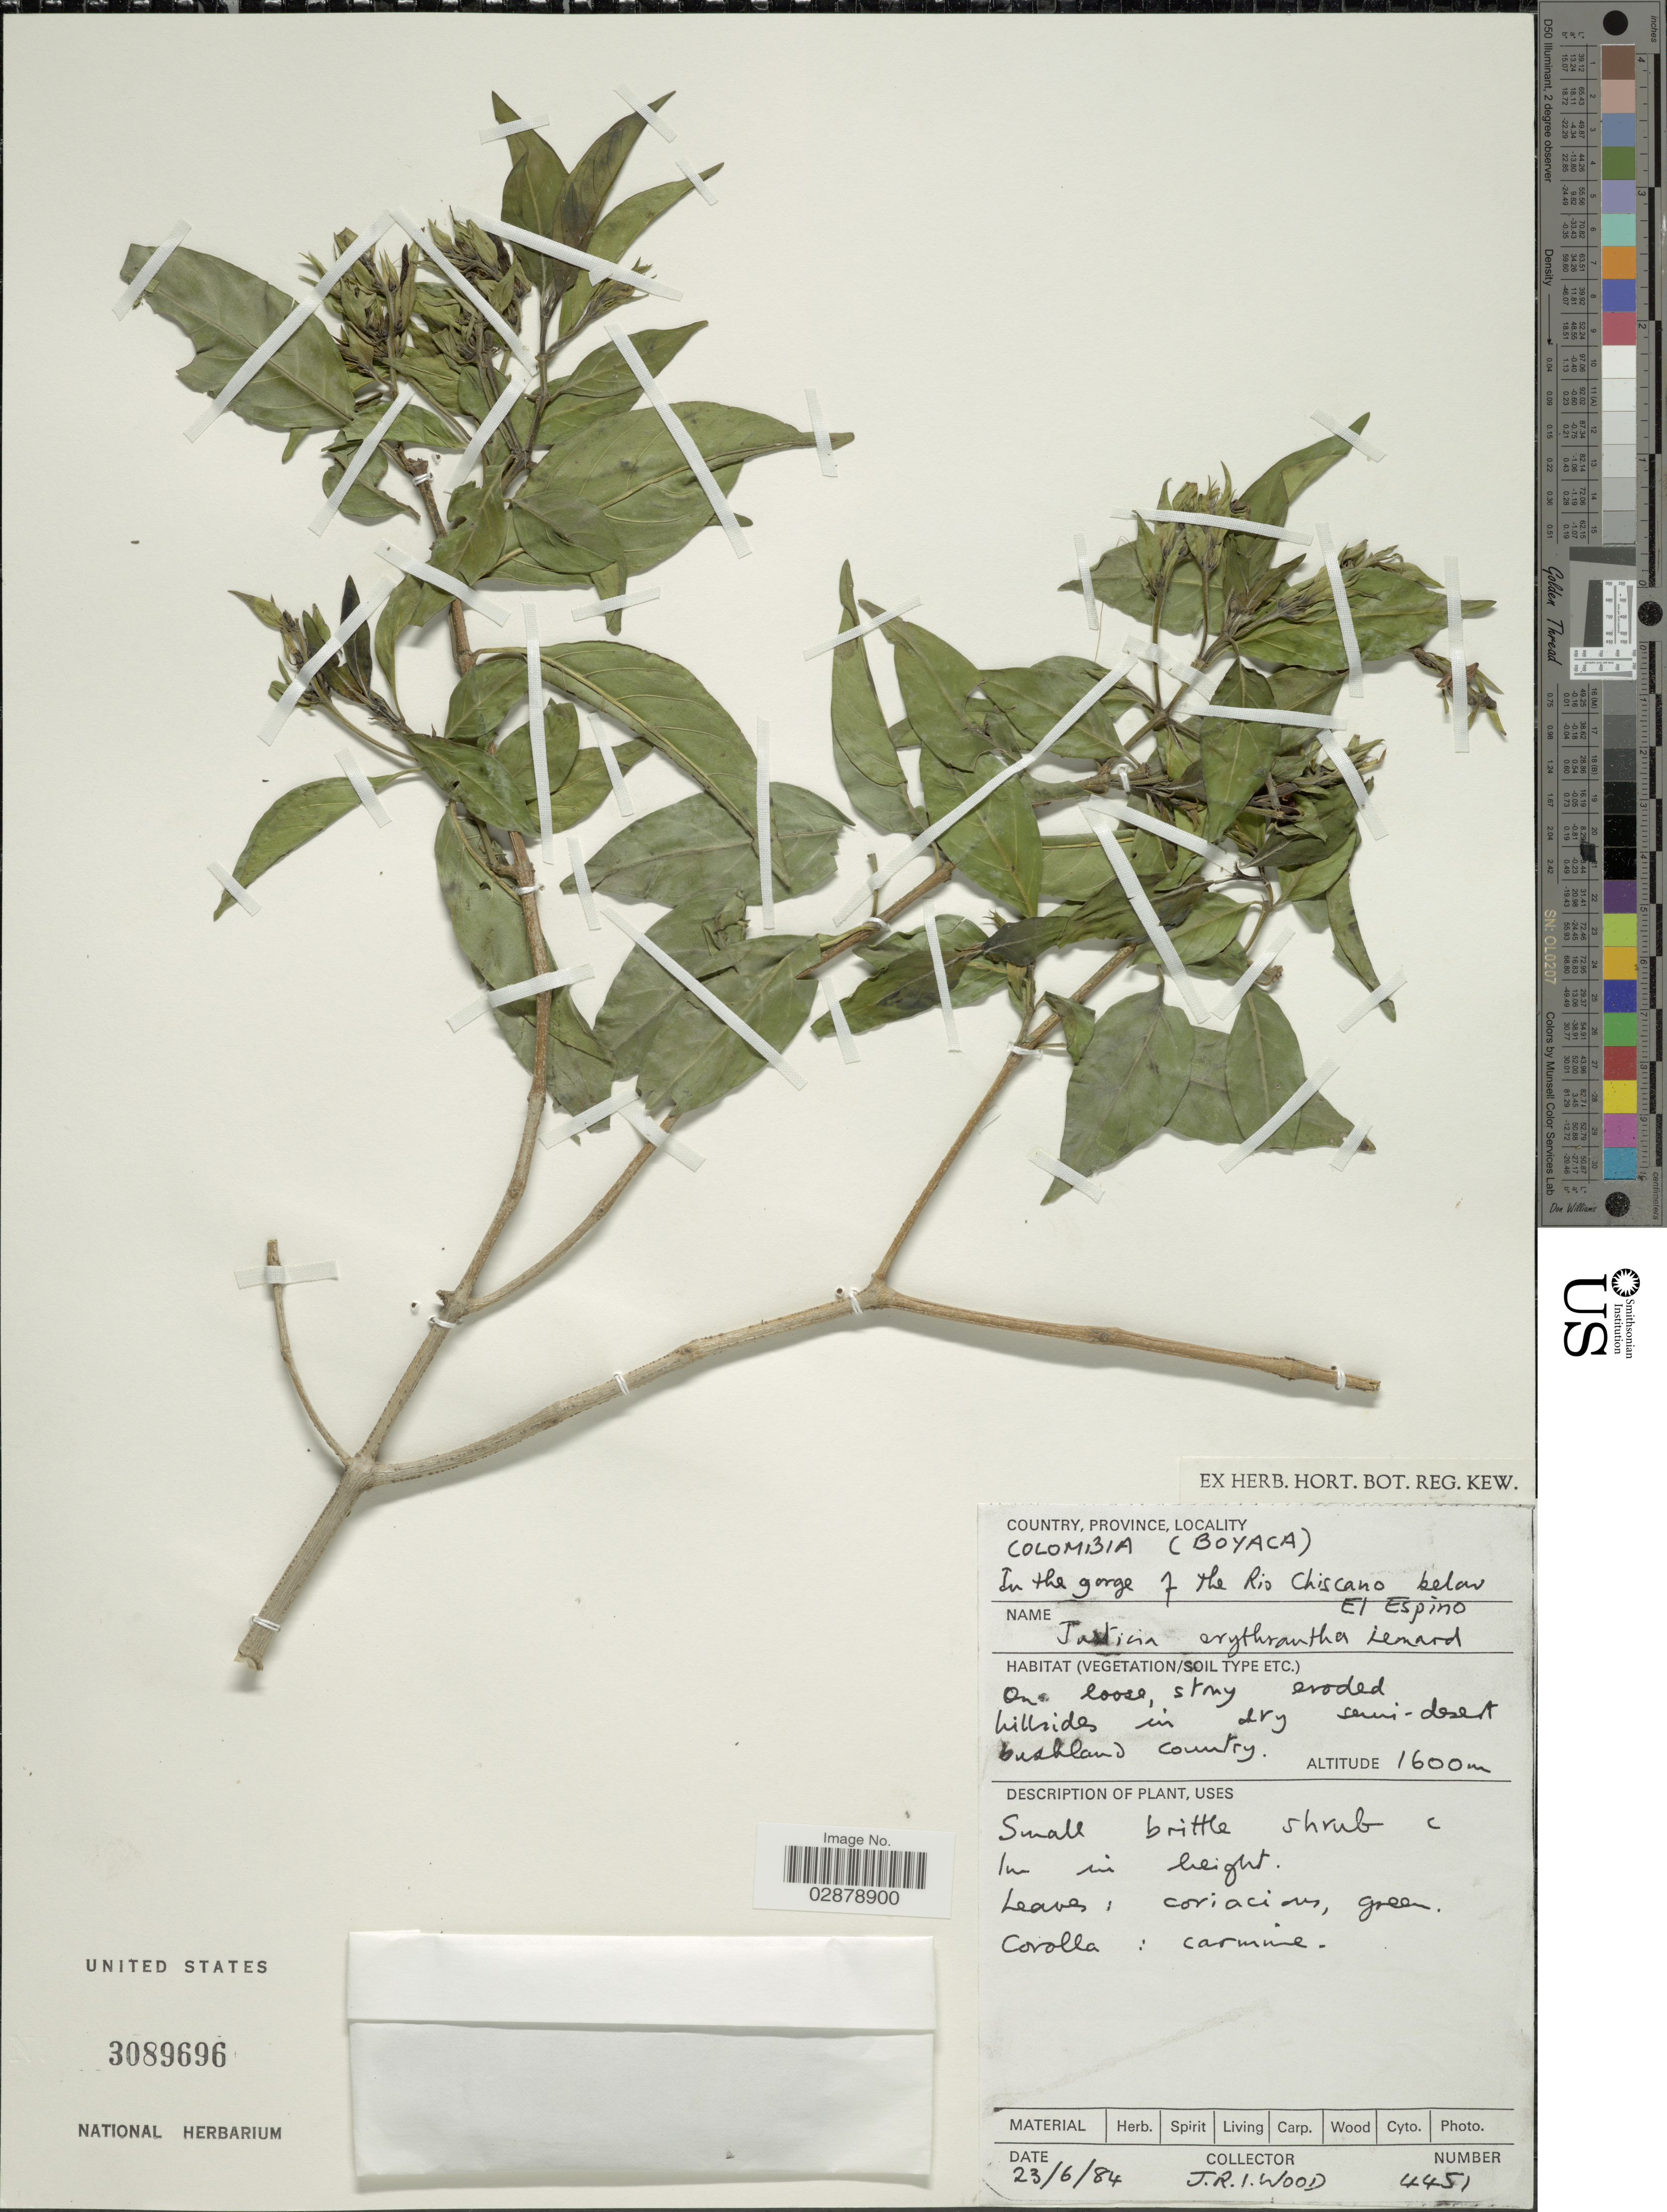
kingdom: Plantae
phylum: Tracheophyta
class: Magnoliopsida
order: Lamiales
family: Acanthaceae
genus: Justicia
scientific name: Justicia erythrantha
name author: Leonard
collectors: J. R. I. Wood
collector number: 4451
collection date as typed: Transcribed d/m/y: 23/6/84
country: Colombia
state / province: Boyacá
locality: In the gorge of the Rio Chiscano below El Espino.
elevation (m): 1600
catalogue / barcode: US 3089696